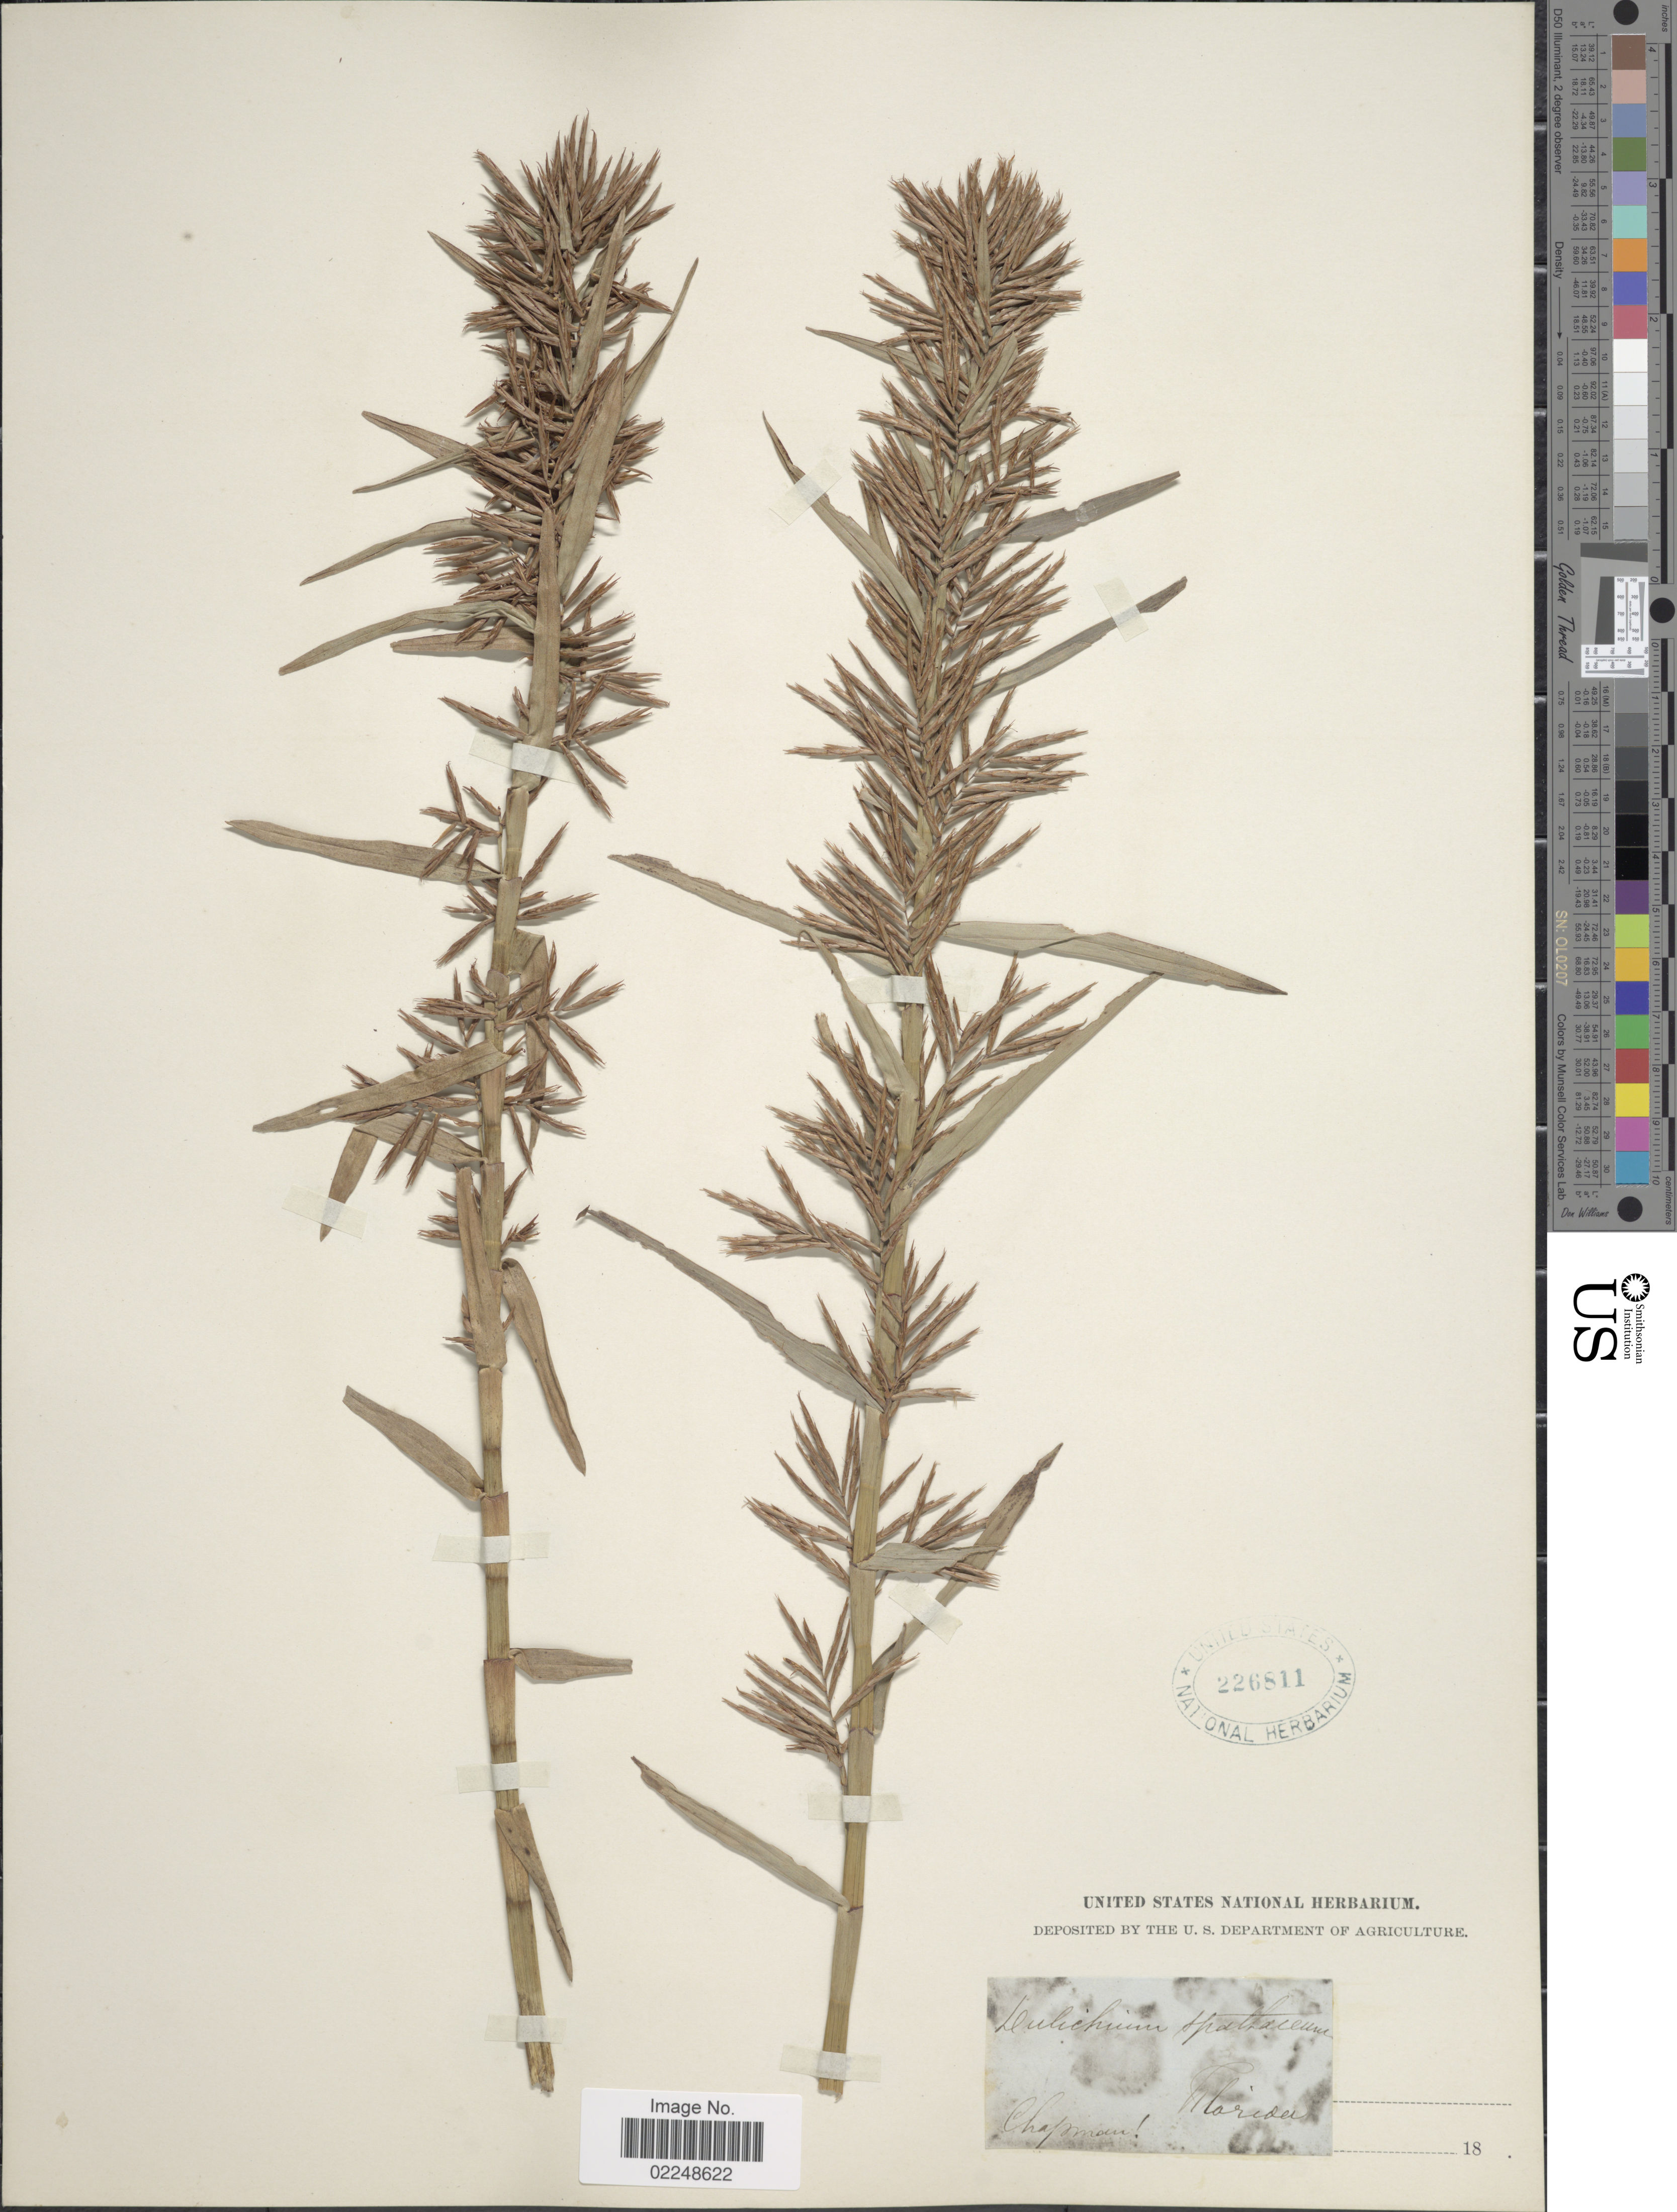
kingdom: Plantae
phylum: Tracheophyta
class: Liliopsida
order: Poales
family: Cyperaceae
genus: Dulichium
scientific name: Dulichium arundinaceum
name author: (L.) Britton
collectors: A. Chapman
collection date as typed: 18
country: United States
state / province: Florida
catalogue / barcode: US 226811